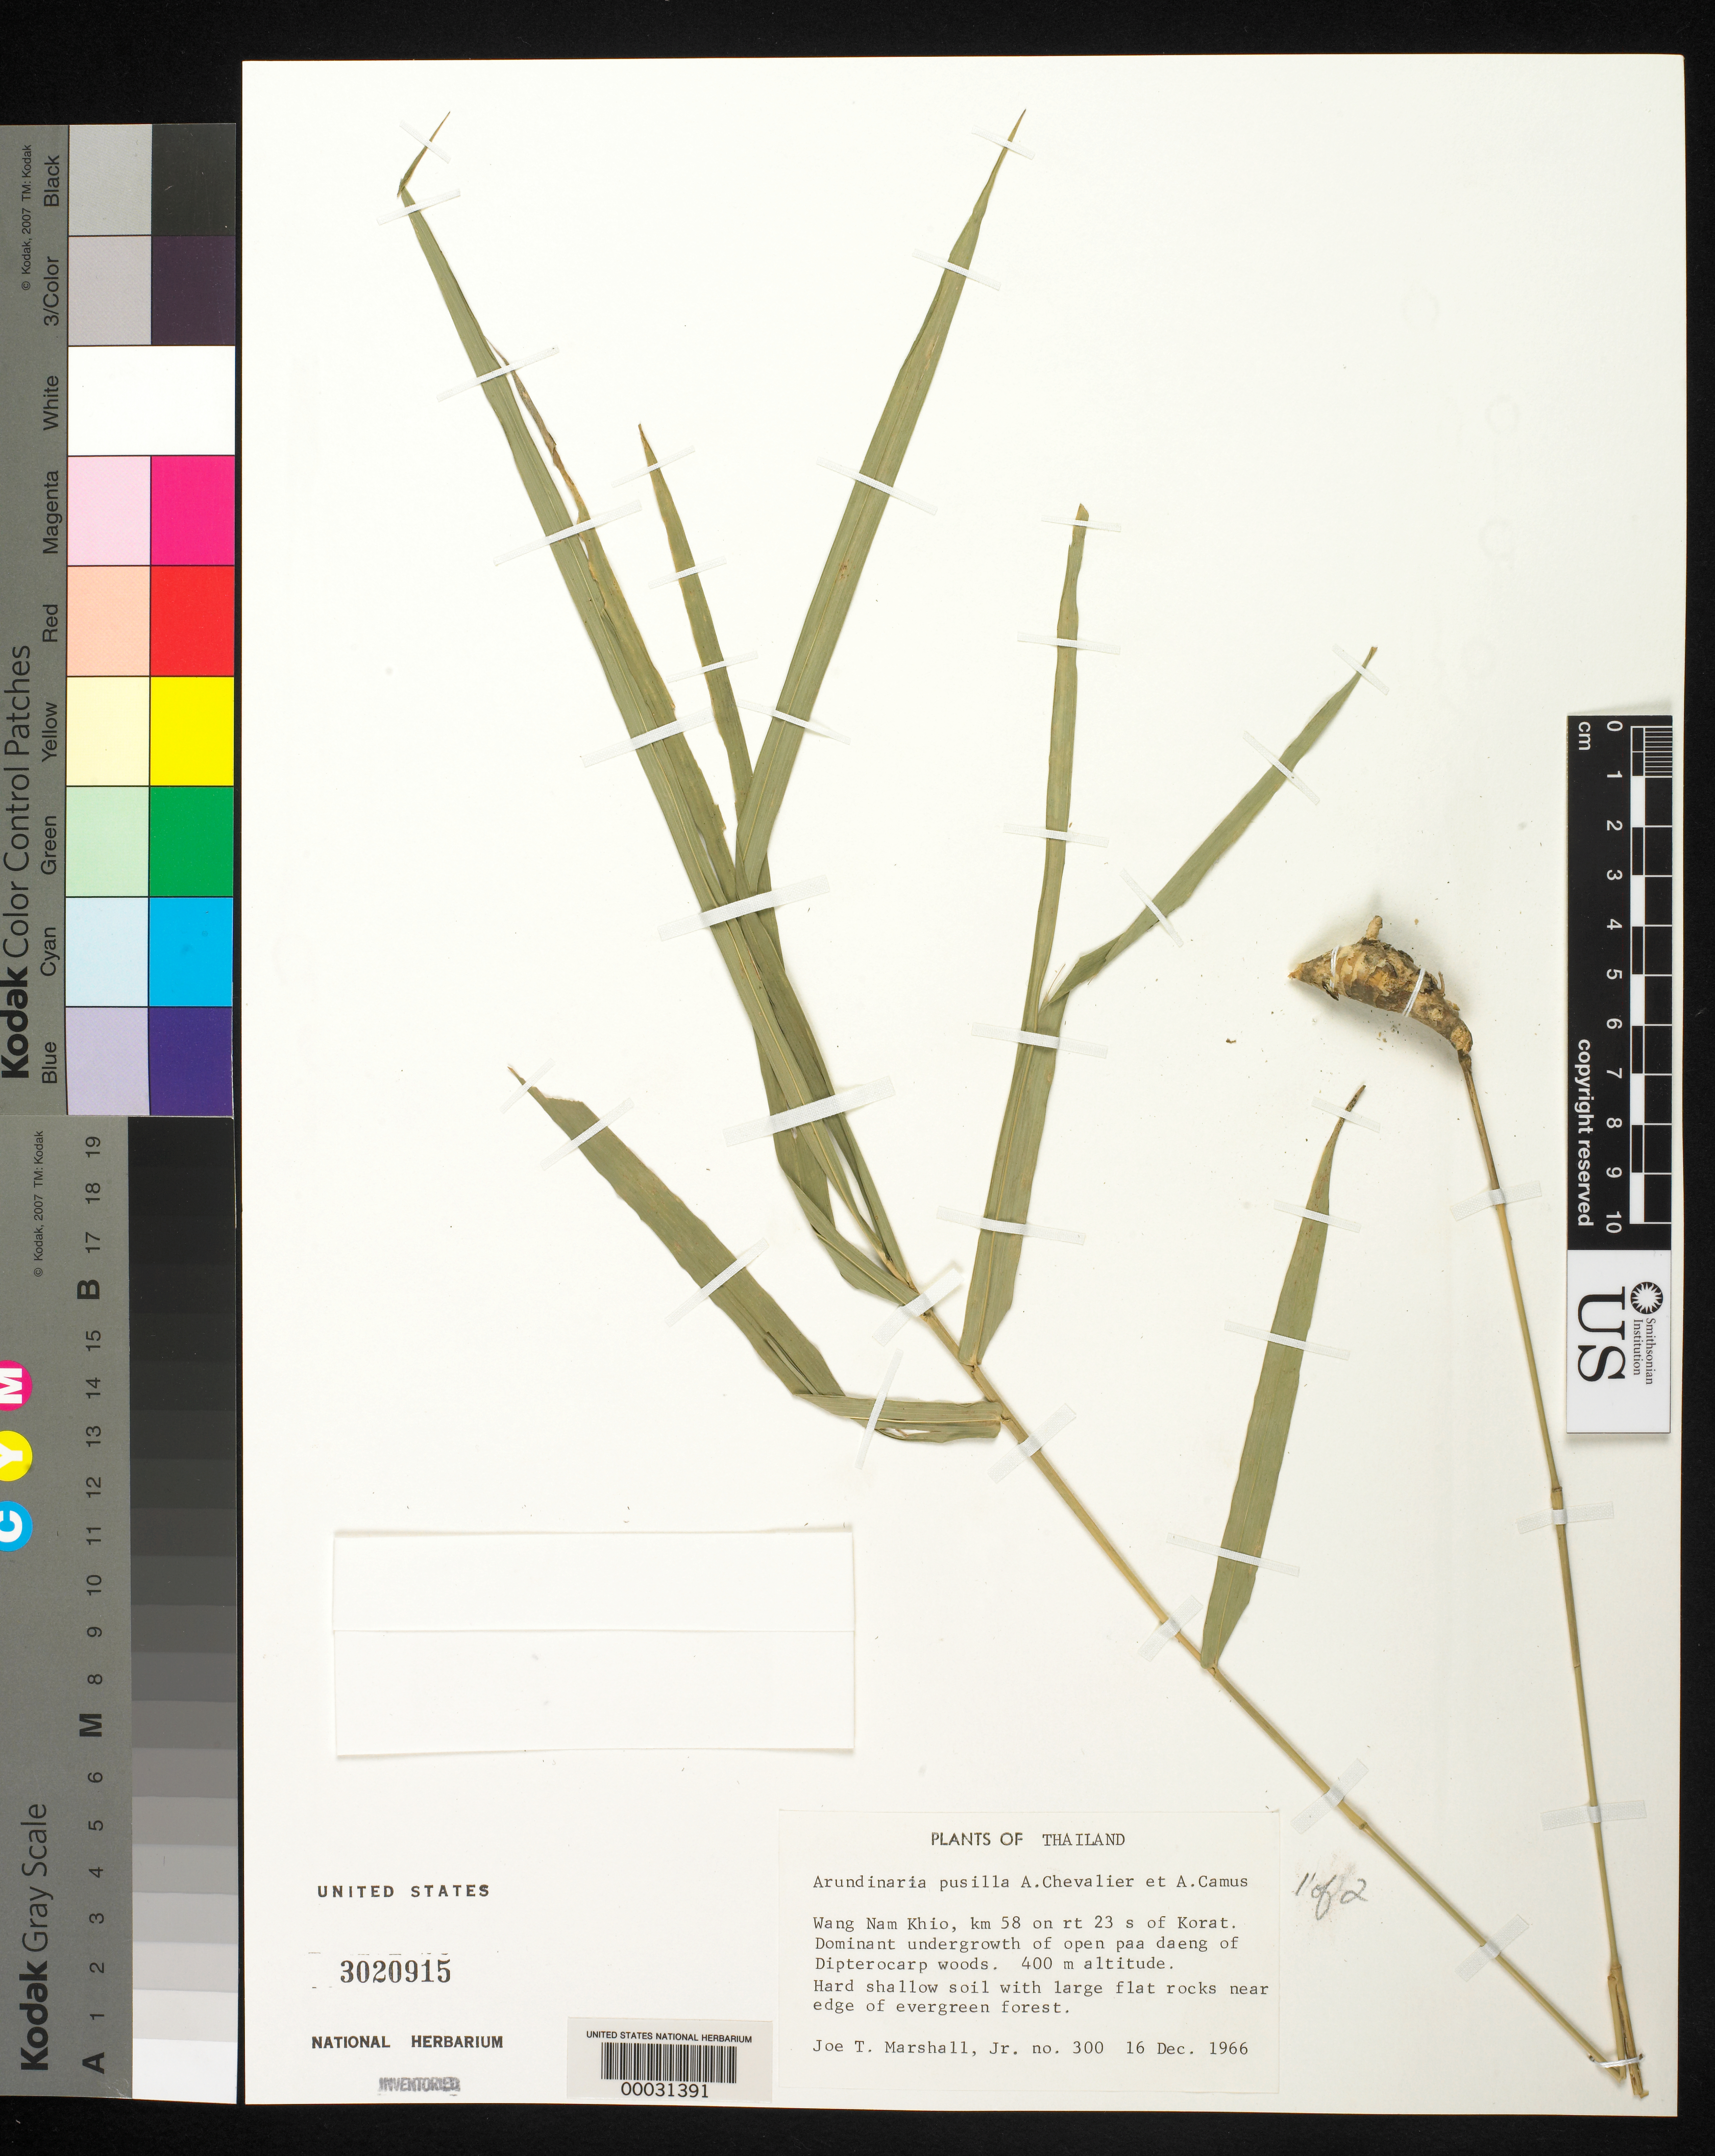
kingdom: Plantae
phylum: Tracheophyta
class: Liliopsida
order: Poales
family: Poaceae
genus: Arundinaria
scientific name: Arundinaria pusilla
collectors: J. T. Marshall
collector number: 300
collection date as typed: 16 Dec 1966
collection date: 1966-12-16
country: Thailand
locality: Wang nam khio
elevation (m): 400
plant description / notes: This pressed specimen was originally identified as Arundinaria macrostachya on this record. However, the pressed specimen sheets identifies it as Arundiaria pusilla and it was found in the Arundinaria pusilla folder.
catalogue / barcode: US 3020915